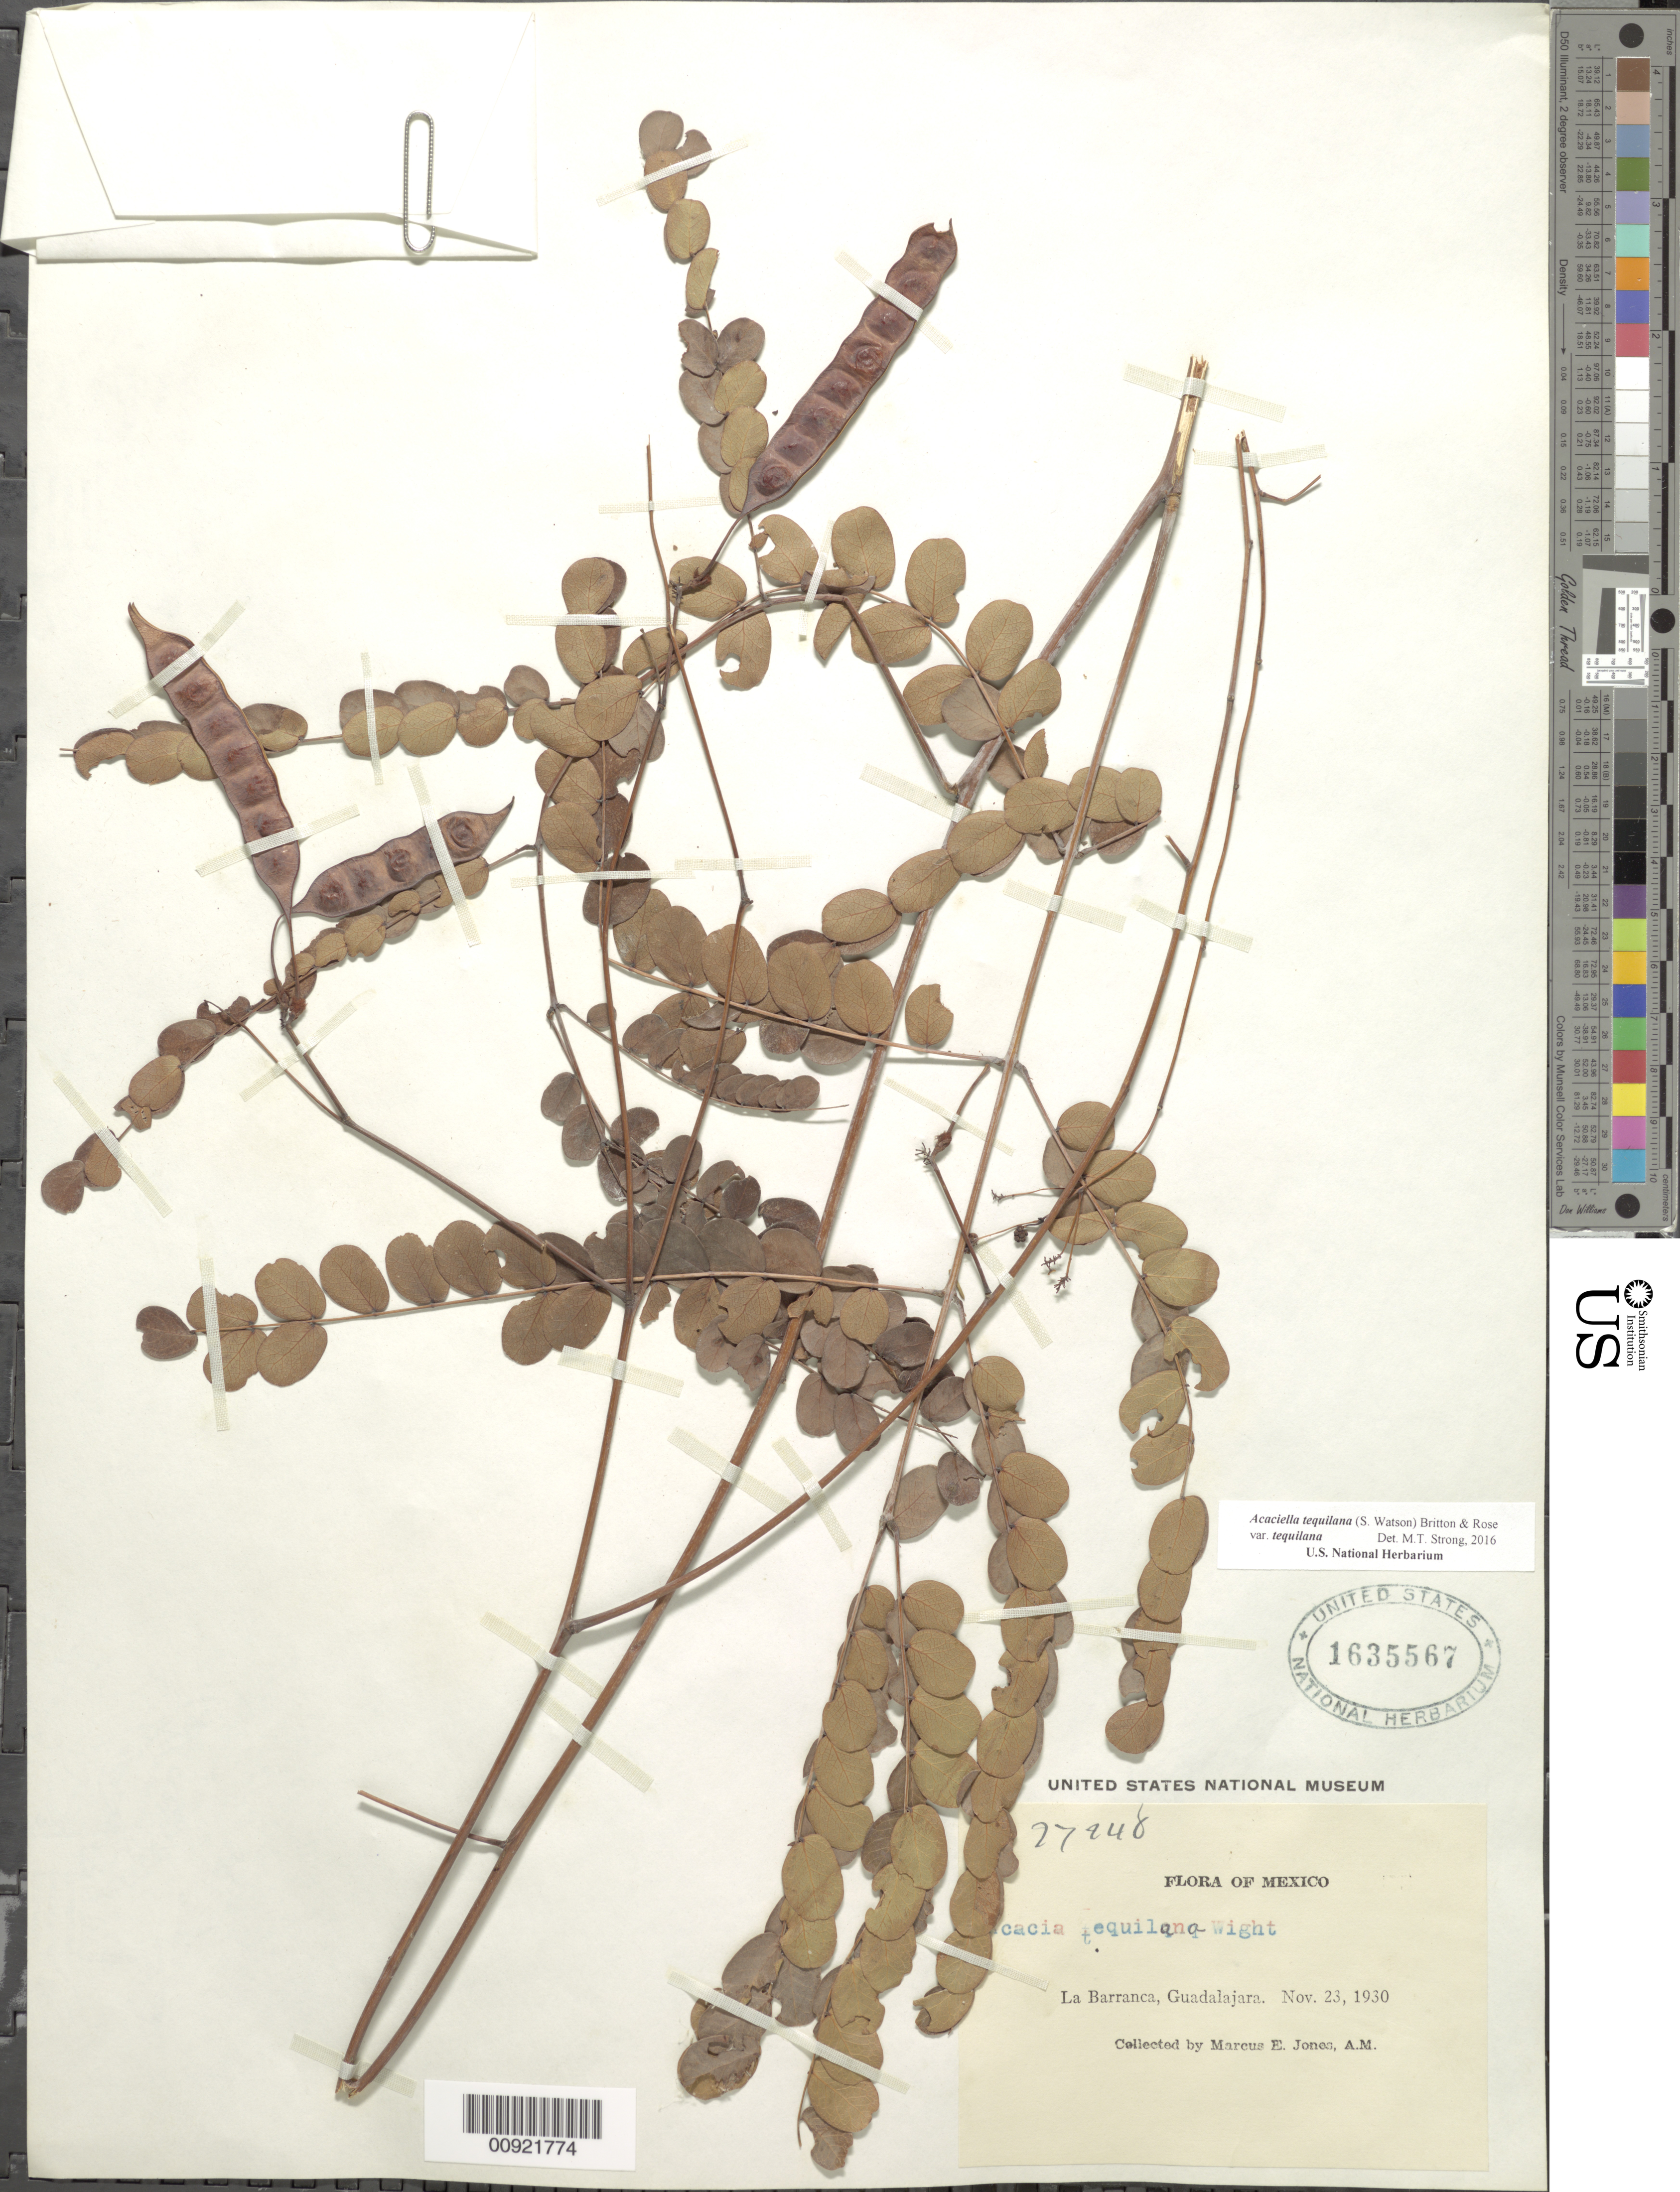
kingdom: Plantae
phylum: Tracheophyta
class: Magnoliopsida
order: Fabales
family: Fabaceae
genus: Acaciella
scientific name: Acaciella tequilana var. tequilana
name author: (S. Watson) Britton & Rose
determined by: Strong, M. T., (US), Smithsonian Institution - National Museum of Natural History (UNITED STATES)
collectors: M. E. Jones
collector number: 27248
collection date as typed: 23 Nov 1930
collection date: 1930-11-23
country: Mexico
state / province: Jalisco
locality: La Barranca, Guadalajara.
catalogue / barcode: US 1635567